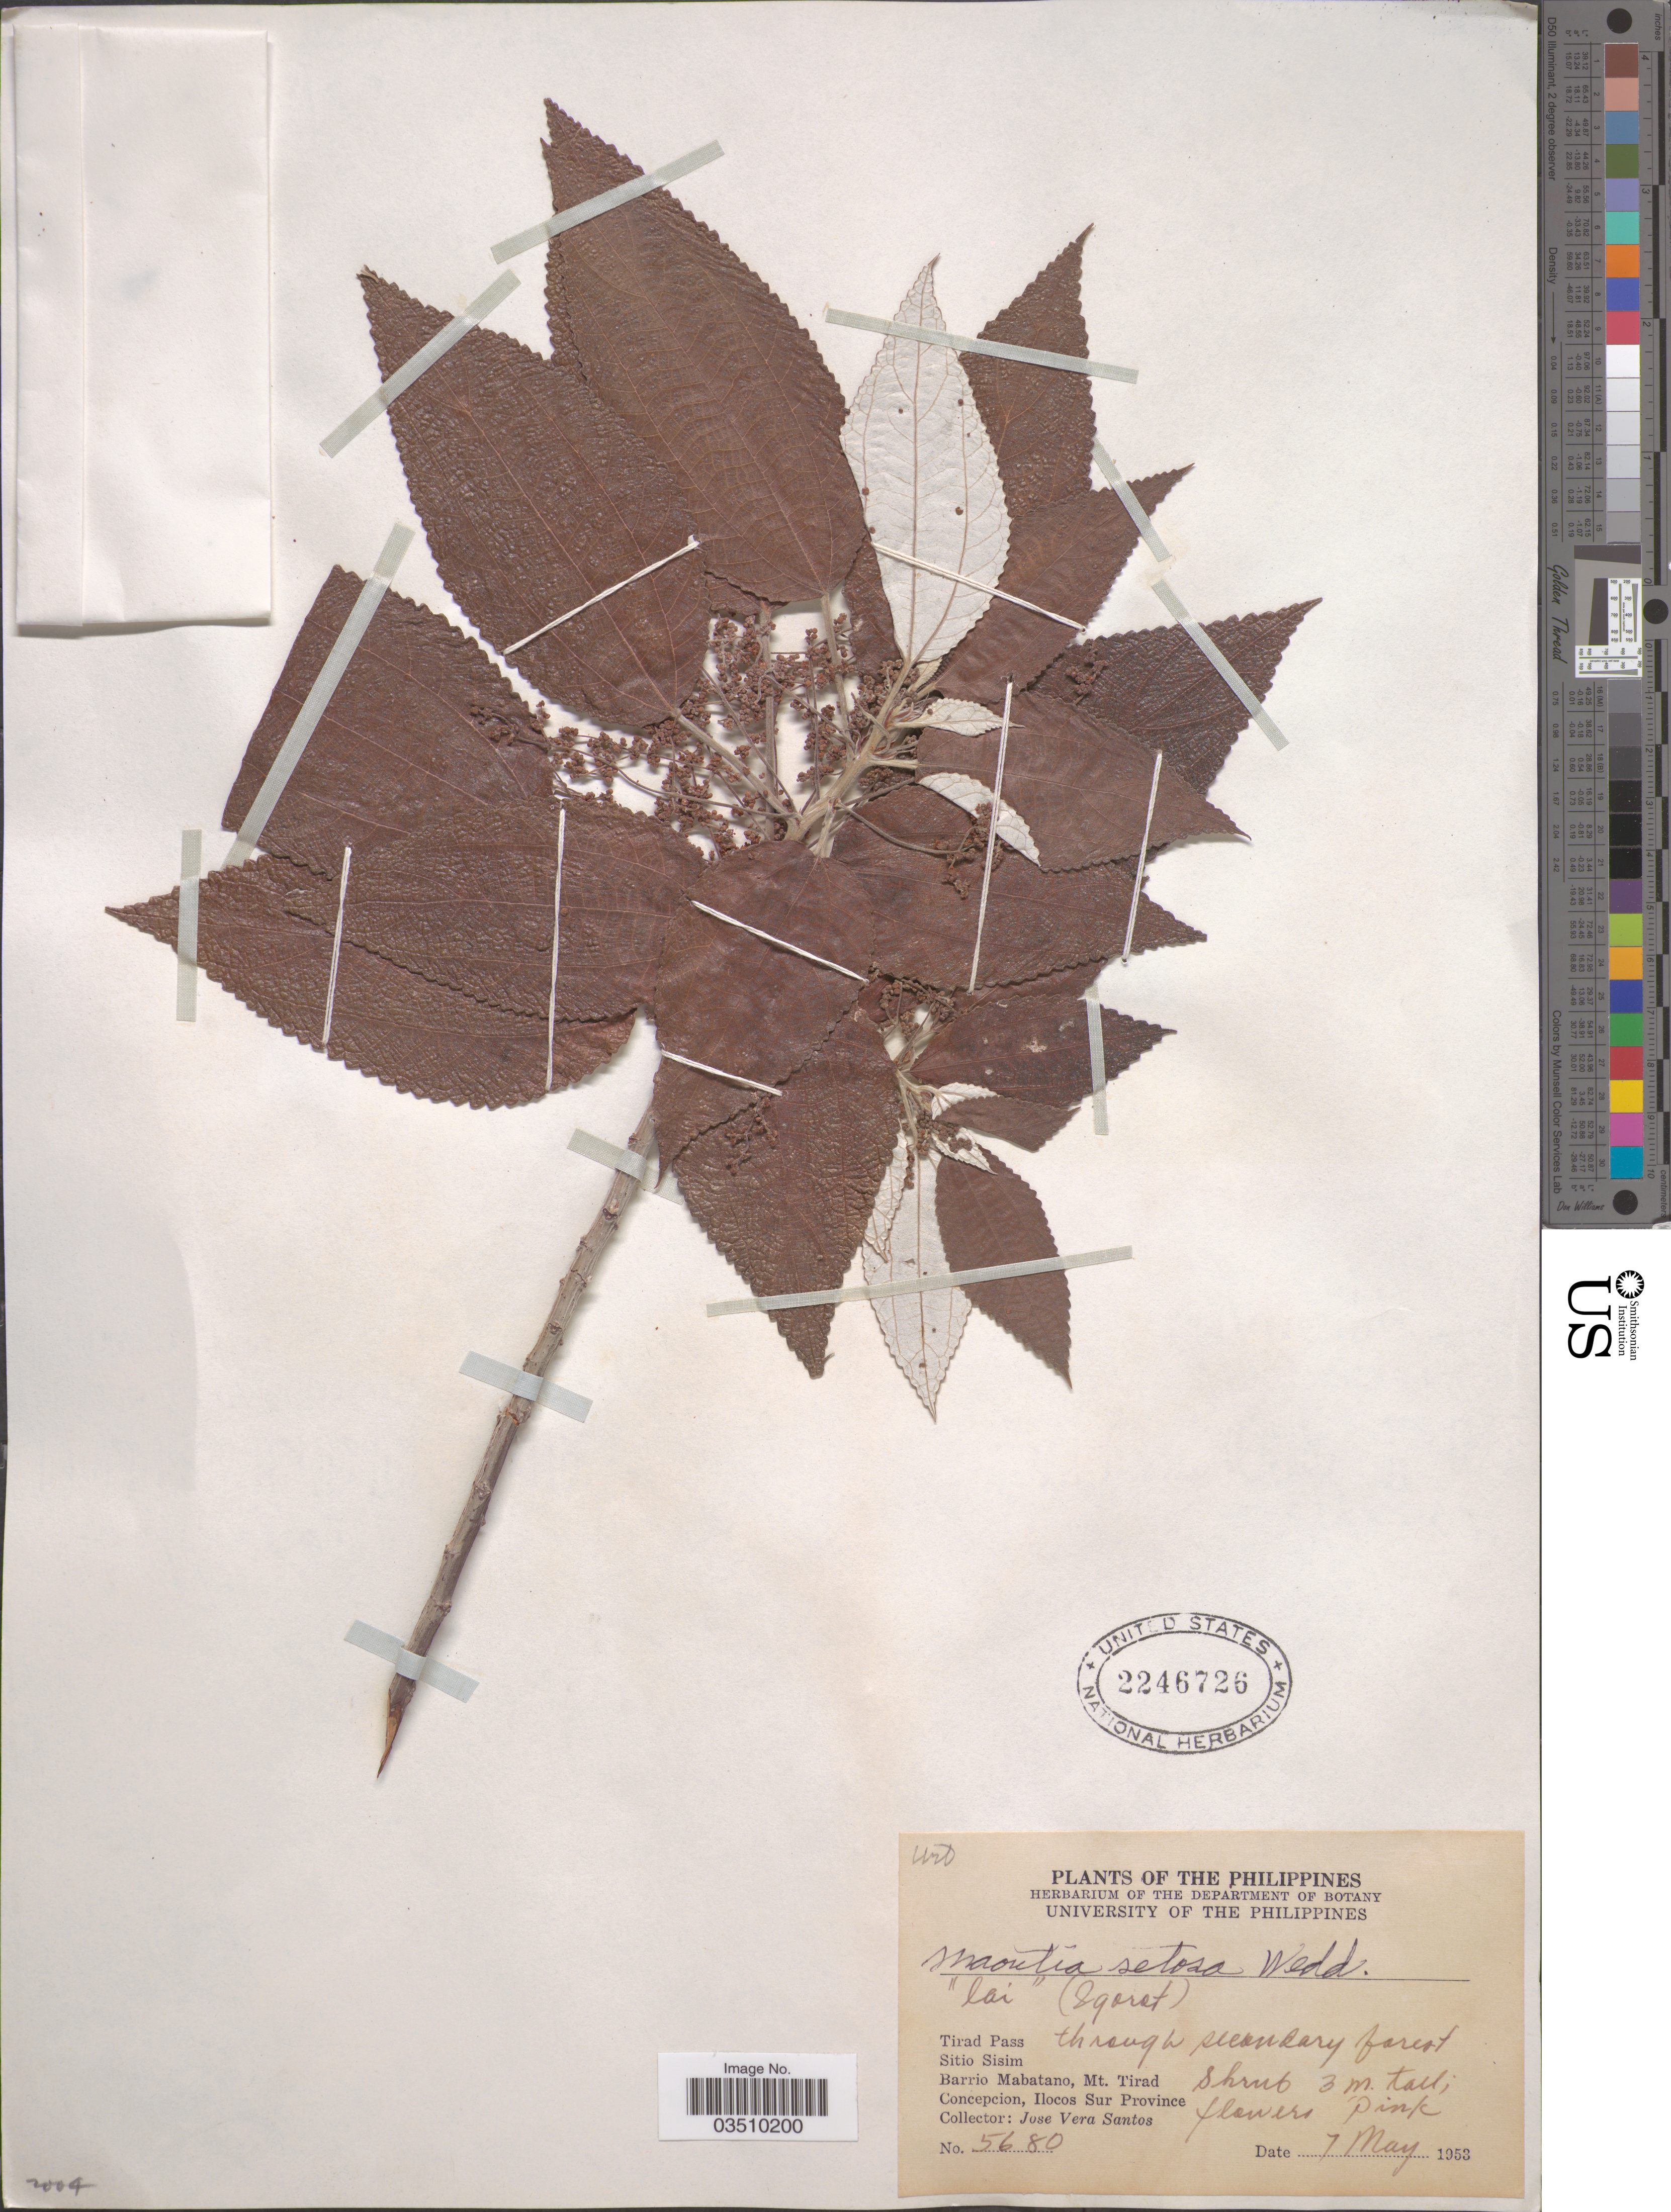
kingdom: Plantae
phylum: Tracheophyta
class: Magnoliopsida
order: Rosales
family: Urticaceae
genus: Maoutia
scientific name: Maoutia setosa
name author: Wedd.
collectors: J. Santos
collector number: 5680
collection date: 1953-05-07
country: Philippines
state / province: Ilocos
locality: Tirad Pass. Sitio Sisim. Barrio Mabatano, Mt. Tirad. Concepcion, Ilocos Sur Province.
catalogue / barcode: US 2246726